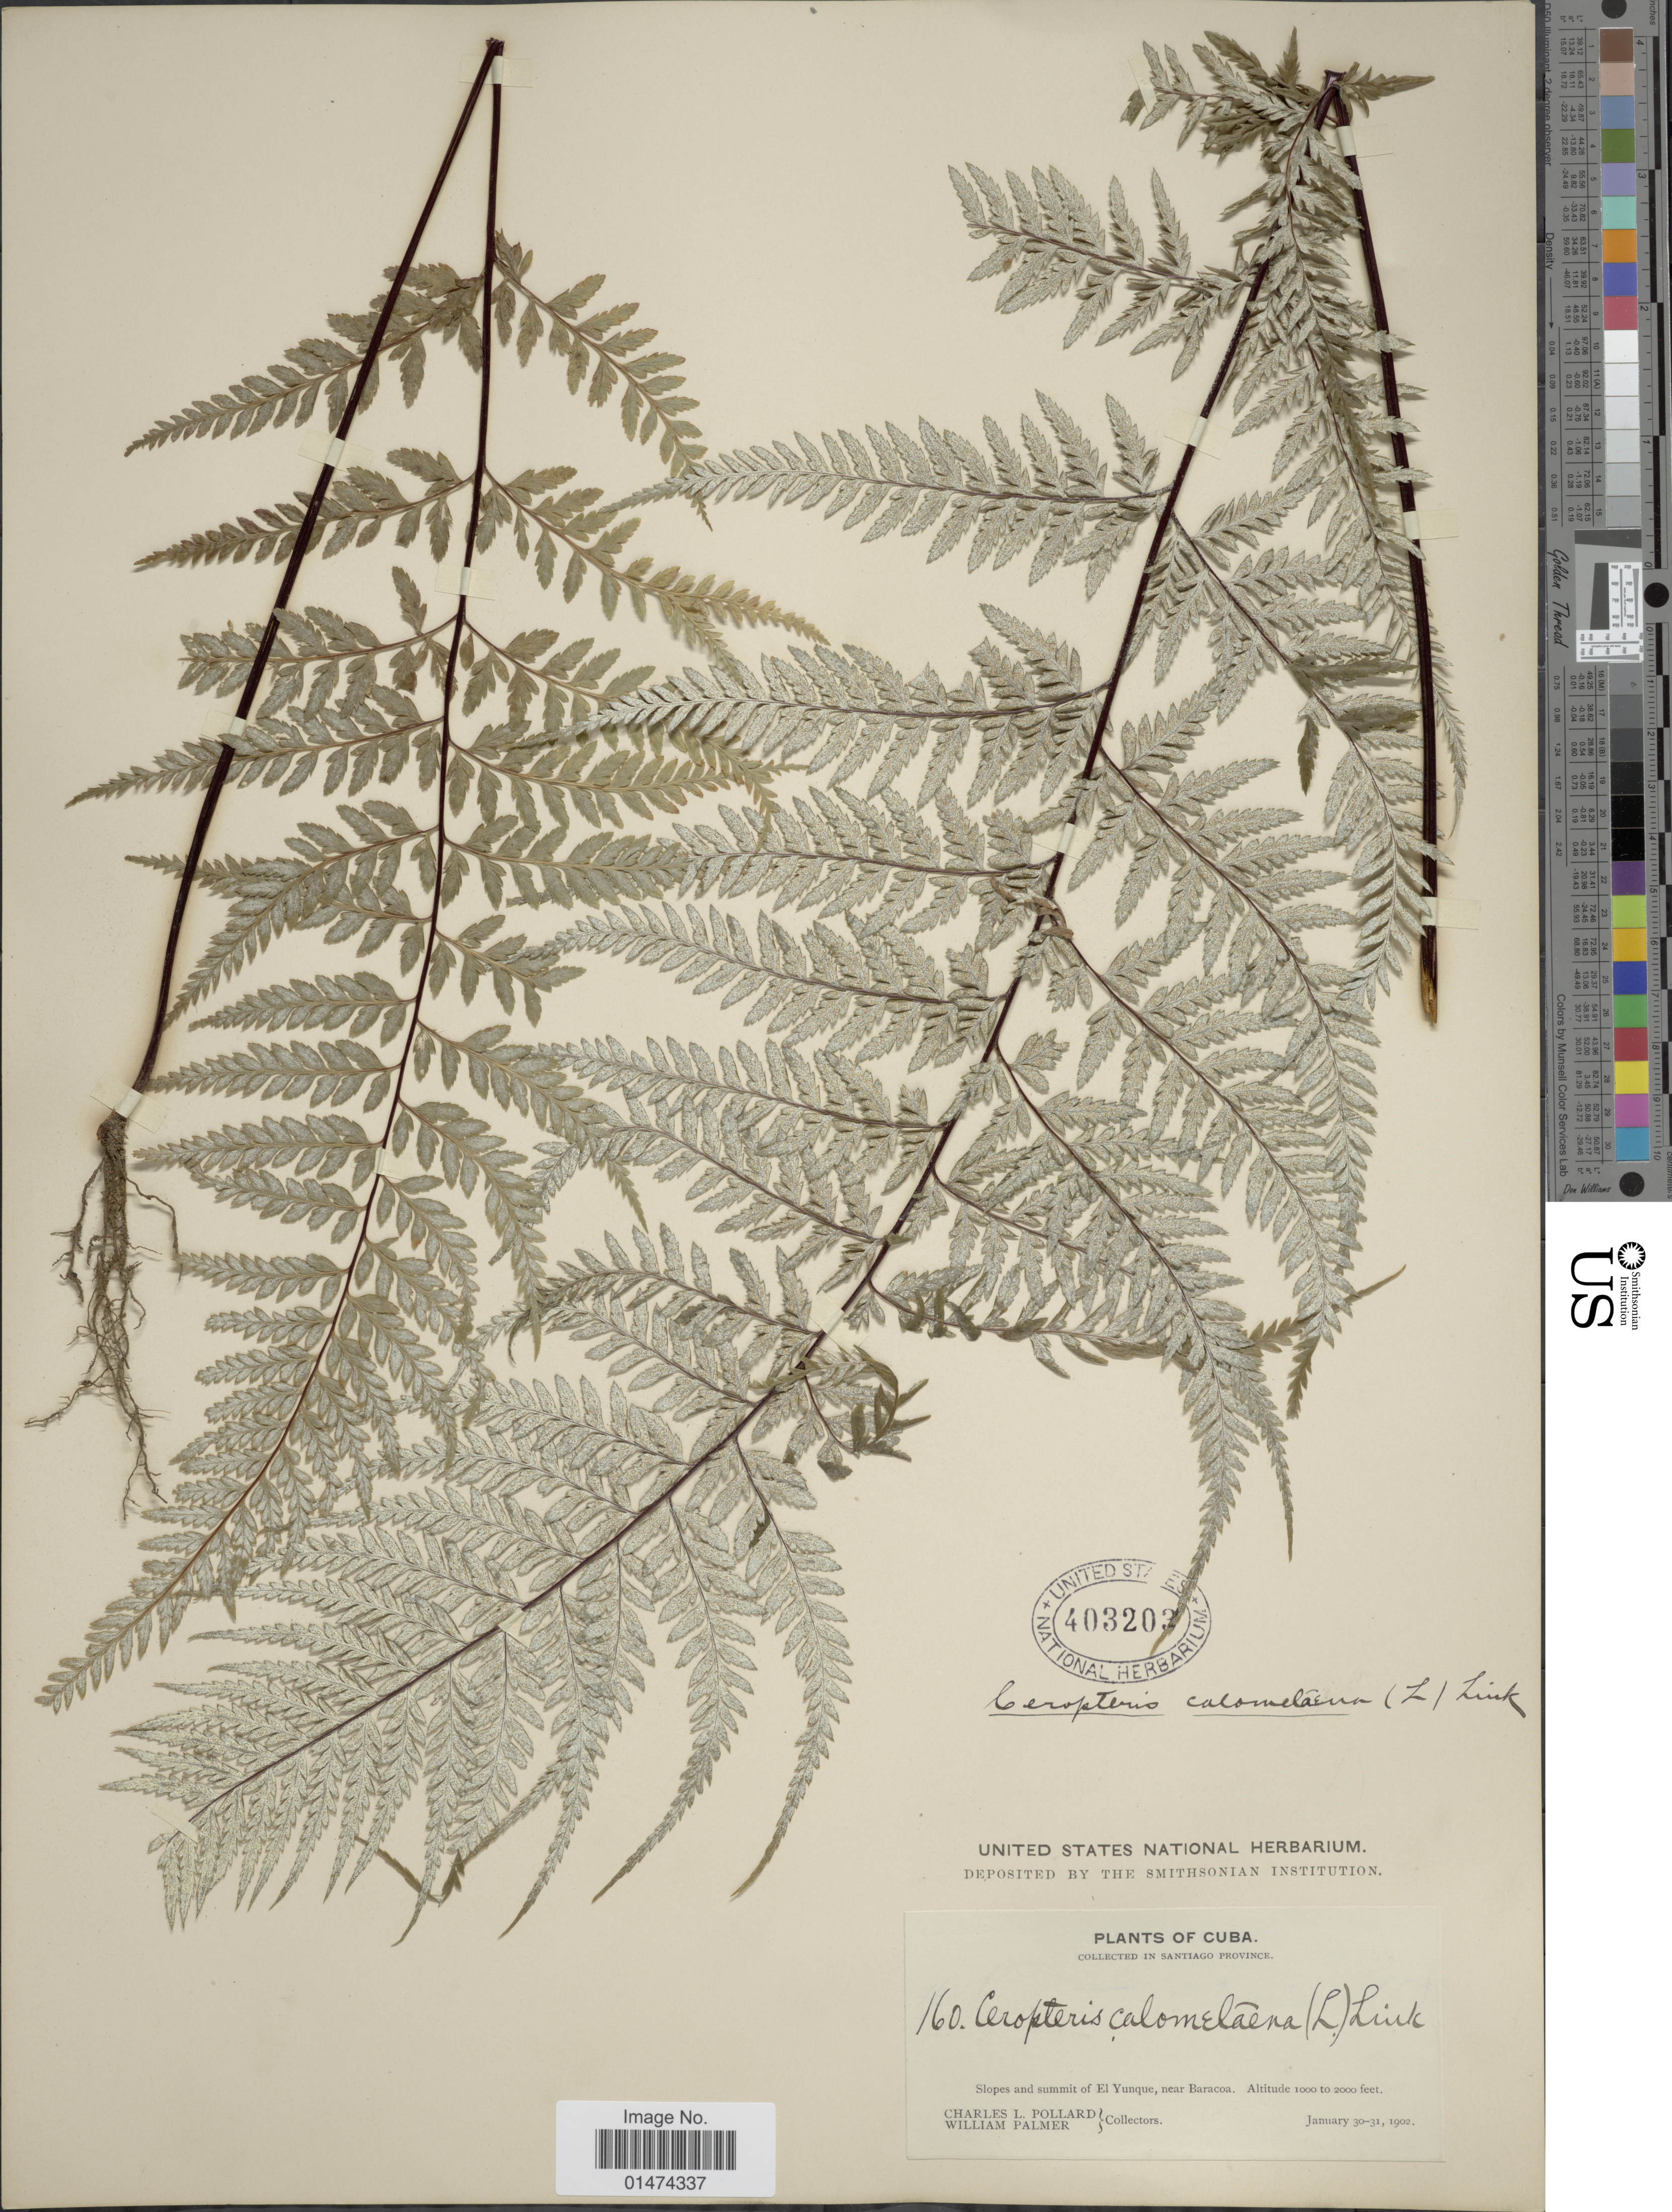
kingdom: Plantae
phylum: Tracheophyta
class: Polypodiopsida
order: Polypodiales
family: Pteridaceae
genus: Pityrogramma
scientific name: Pityrogramma calomelanos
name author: (L.) Link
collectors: C. L. Pollard & W. Palmer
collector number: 160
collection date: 1902-01-30/1902-01-31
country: Cuba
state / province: Santiago de Cuba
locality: Slopes and summit of El Yunque, near Baracoa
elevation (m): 305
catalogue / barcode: US 403203